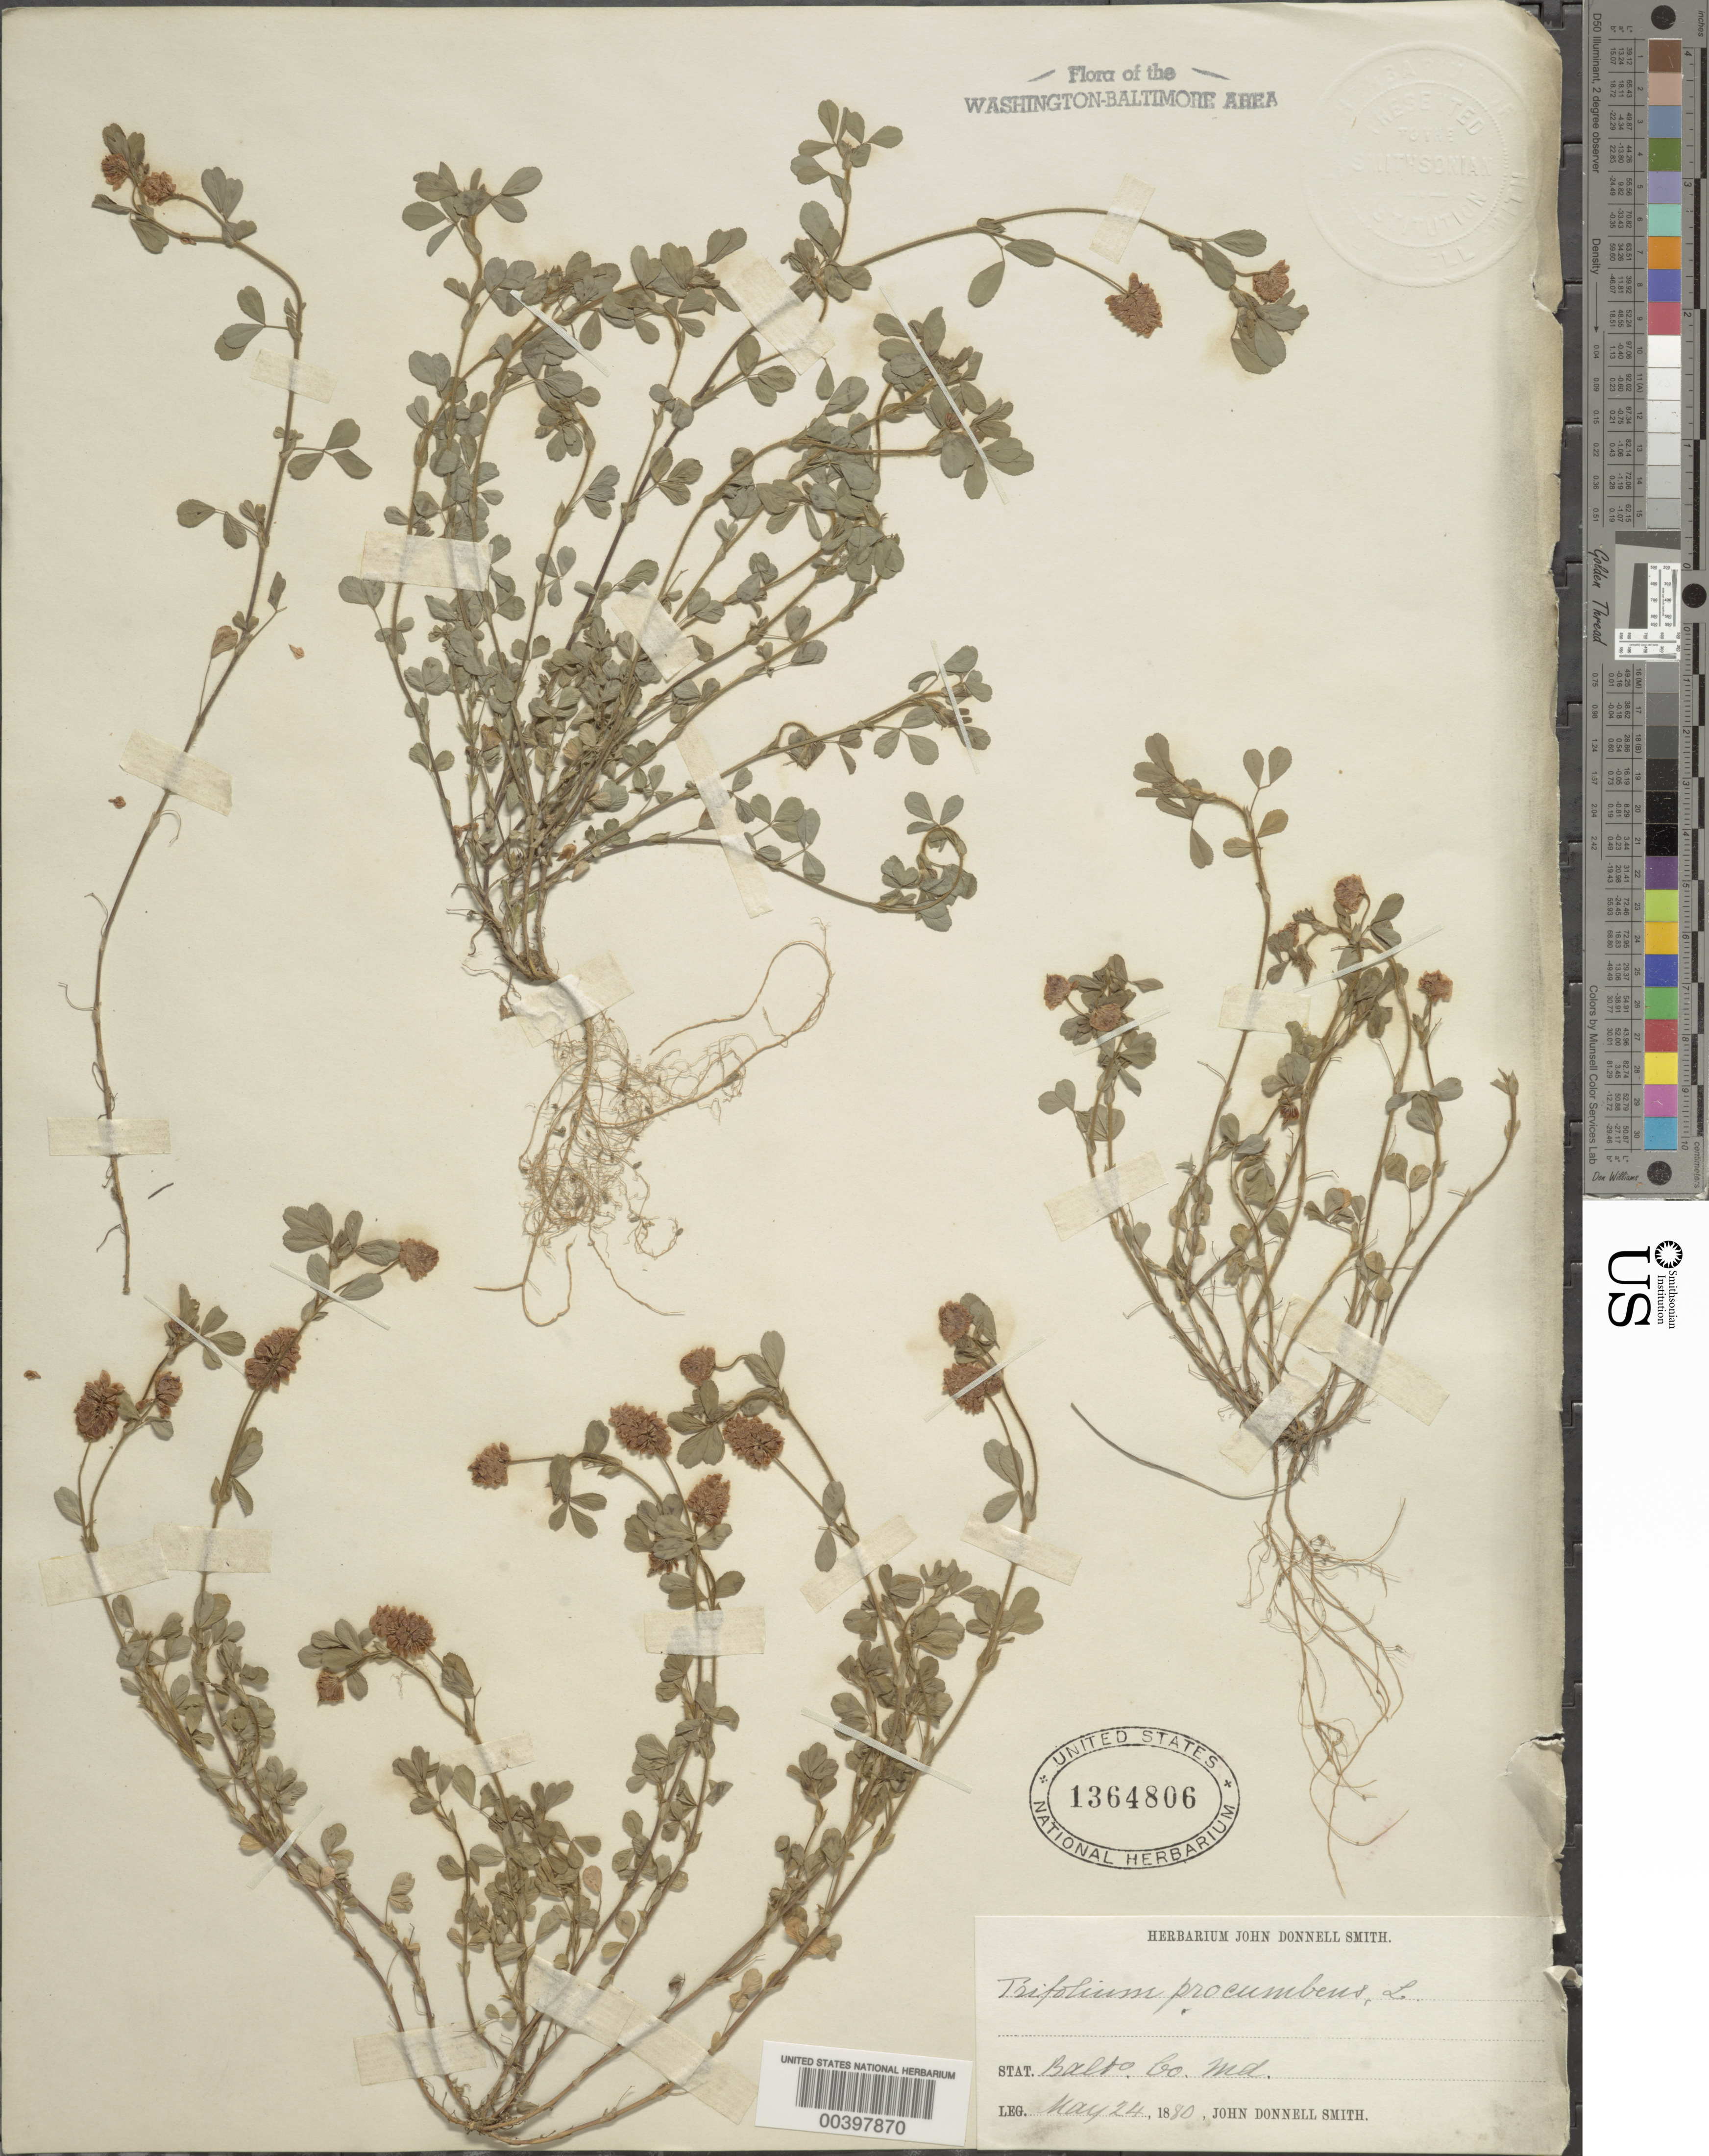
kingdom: Plantae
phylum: Tracheophyta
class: Magnoliopsida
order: Fabales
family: Fabaceae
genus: Trifolium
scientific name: Trifolium campestre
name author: Schreb.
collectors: J. Donnell Smith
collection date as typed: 24 May 1880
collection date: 1880-05-24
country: United States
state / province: Maryland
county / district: Baltimore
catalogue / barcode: US 1364806